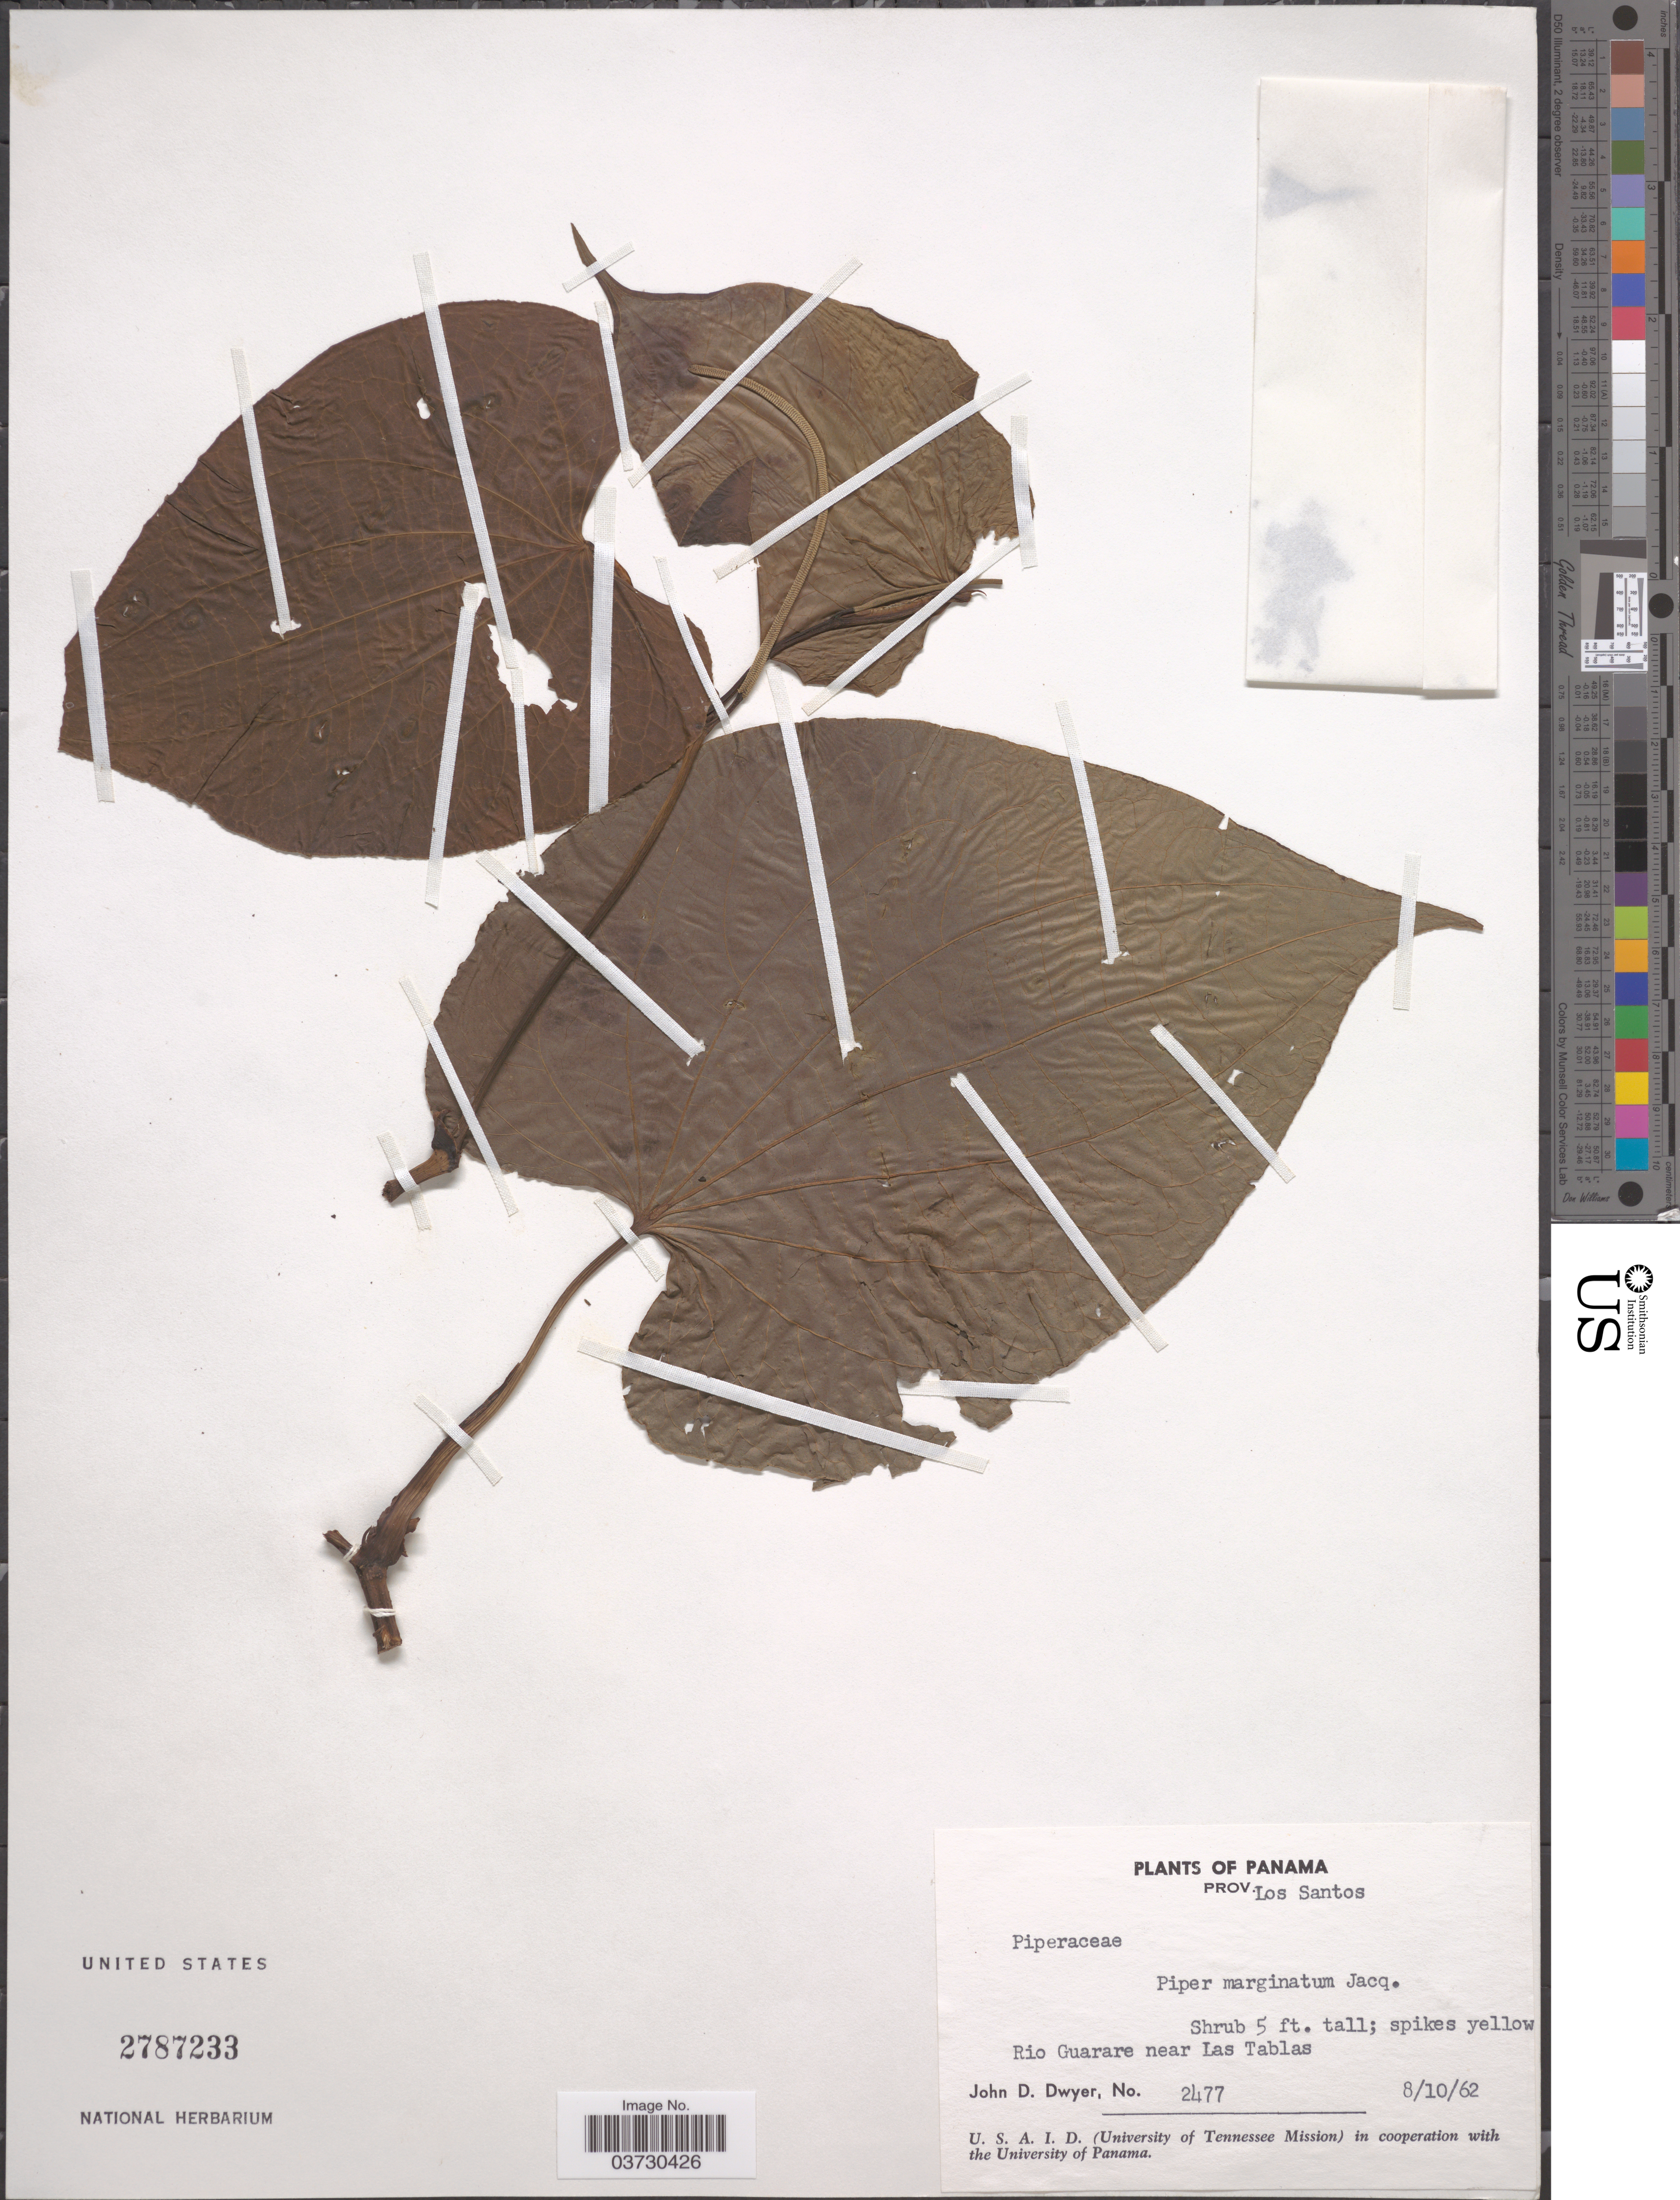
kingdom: Plantae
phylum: Tracheophyta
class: Magnoliopsida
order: Piperales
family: Piperaceae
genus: Piper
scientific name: Piper marginatum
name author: Jacq.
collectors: J. D. Dwyer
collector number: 2477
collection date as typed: Transcribed d/m/y: 8/10/62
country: Panama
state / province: Los Santos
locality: Rio Guarare near Las Tablas.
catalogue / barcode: US 2787233